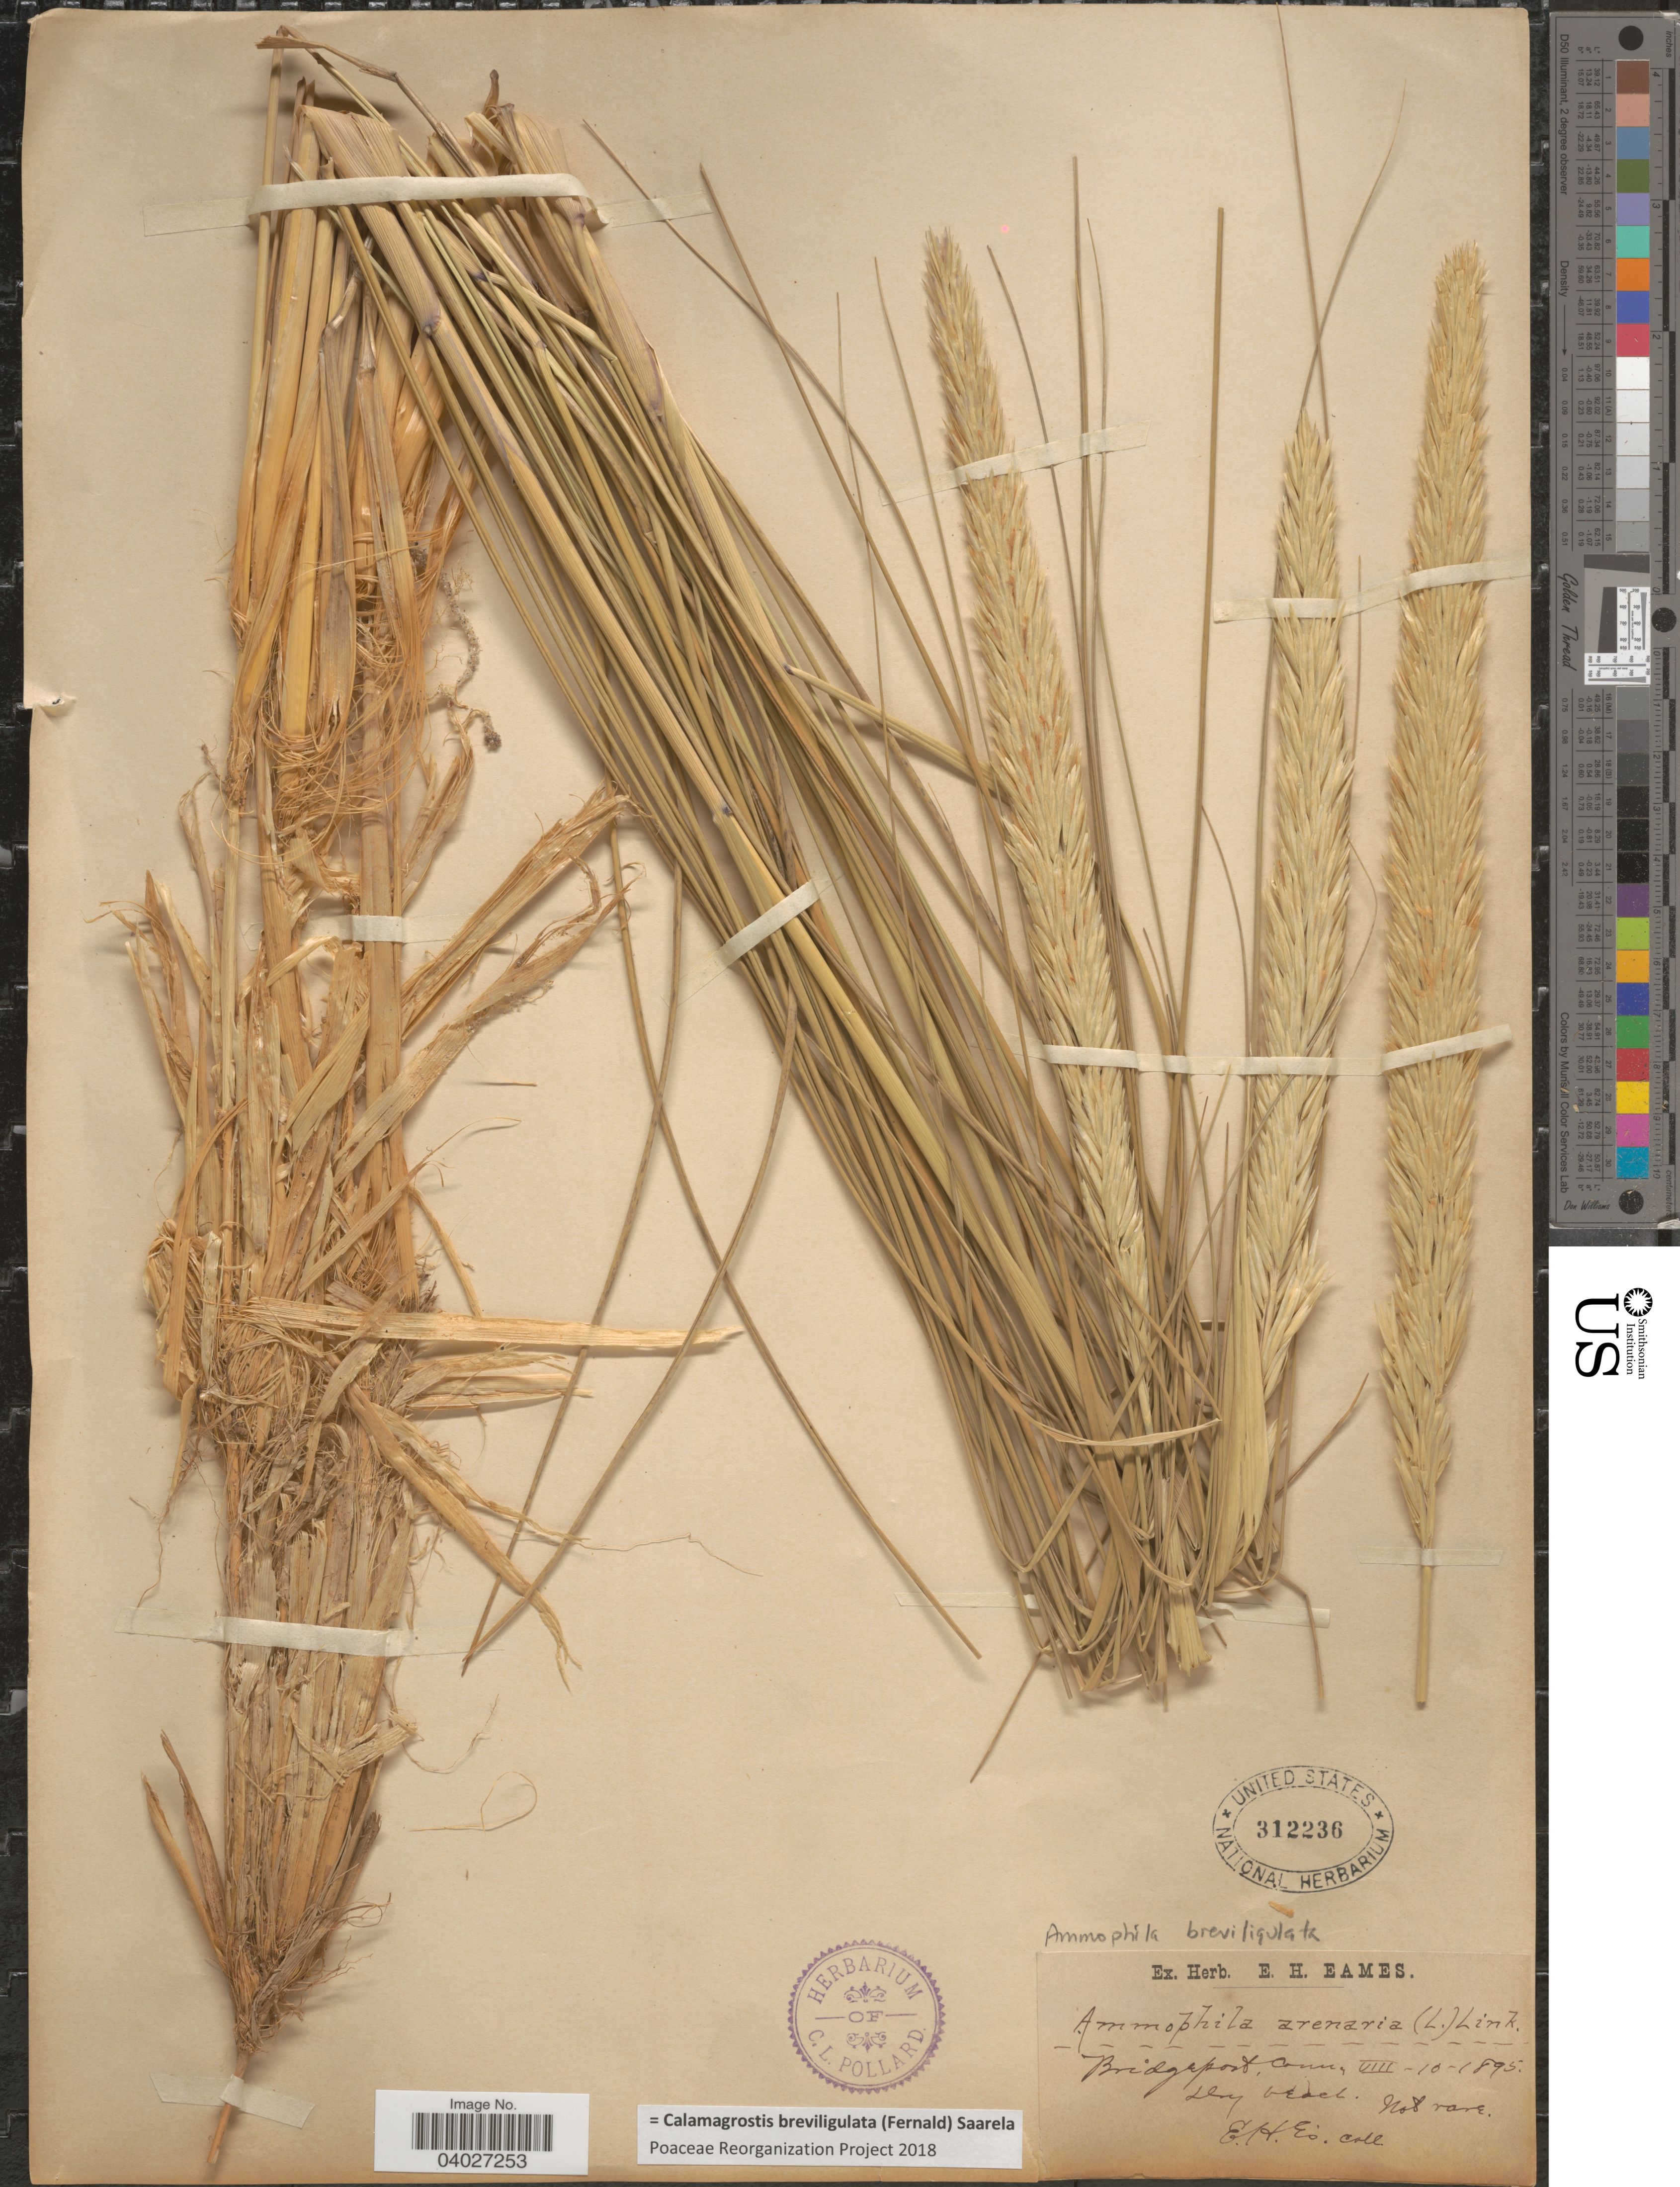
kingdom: Plantae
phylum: Tracheophyta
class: Liliopsida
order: Poales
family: Poaceae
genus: Calamagrostis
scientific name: Calamagrostis breviligulata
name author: (Fernald) Saarela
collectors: E. H. Eames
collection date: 1895-08-10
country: United States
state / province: Connecticut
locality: Bridgeport.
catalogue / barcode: US 312236